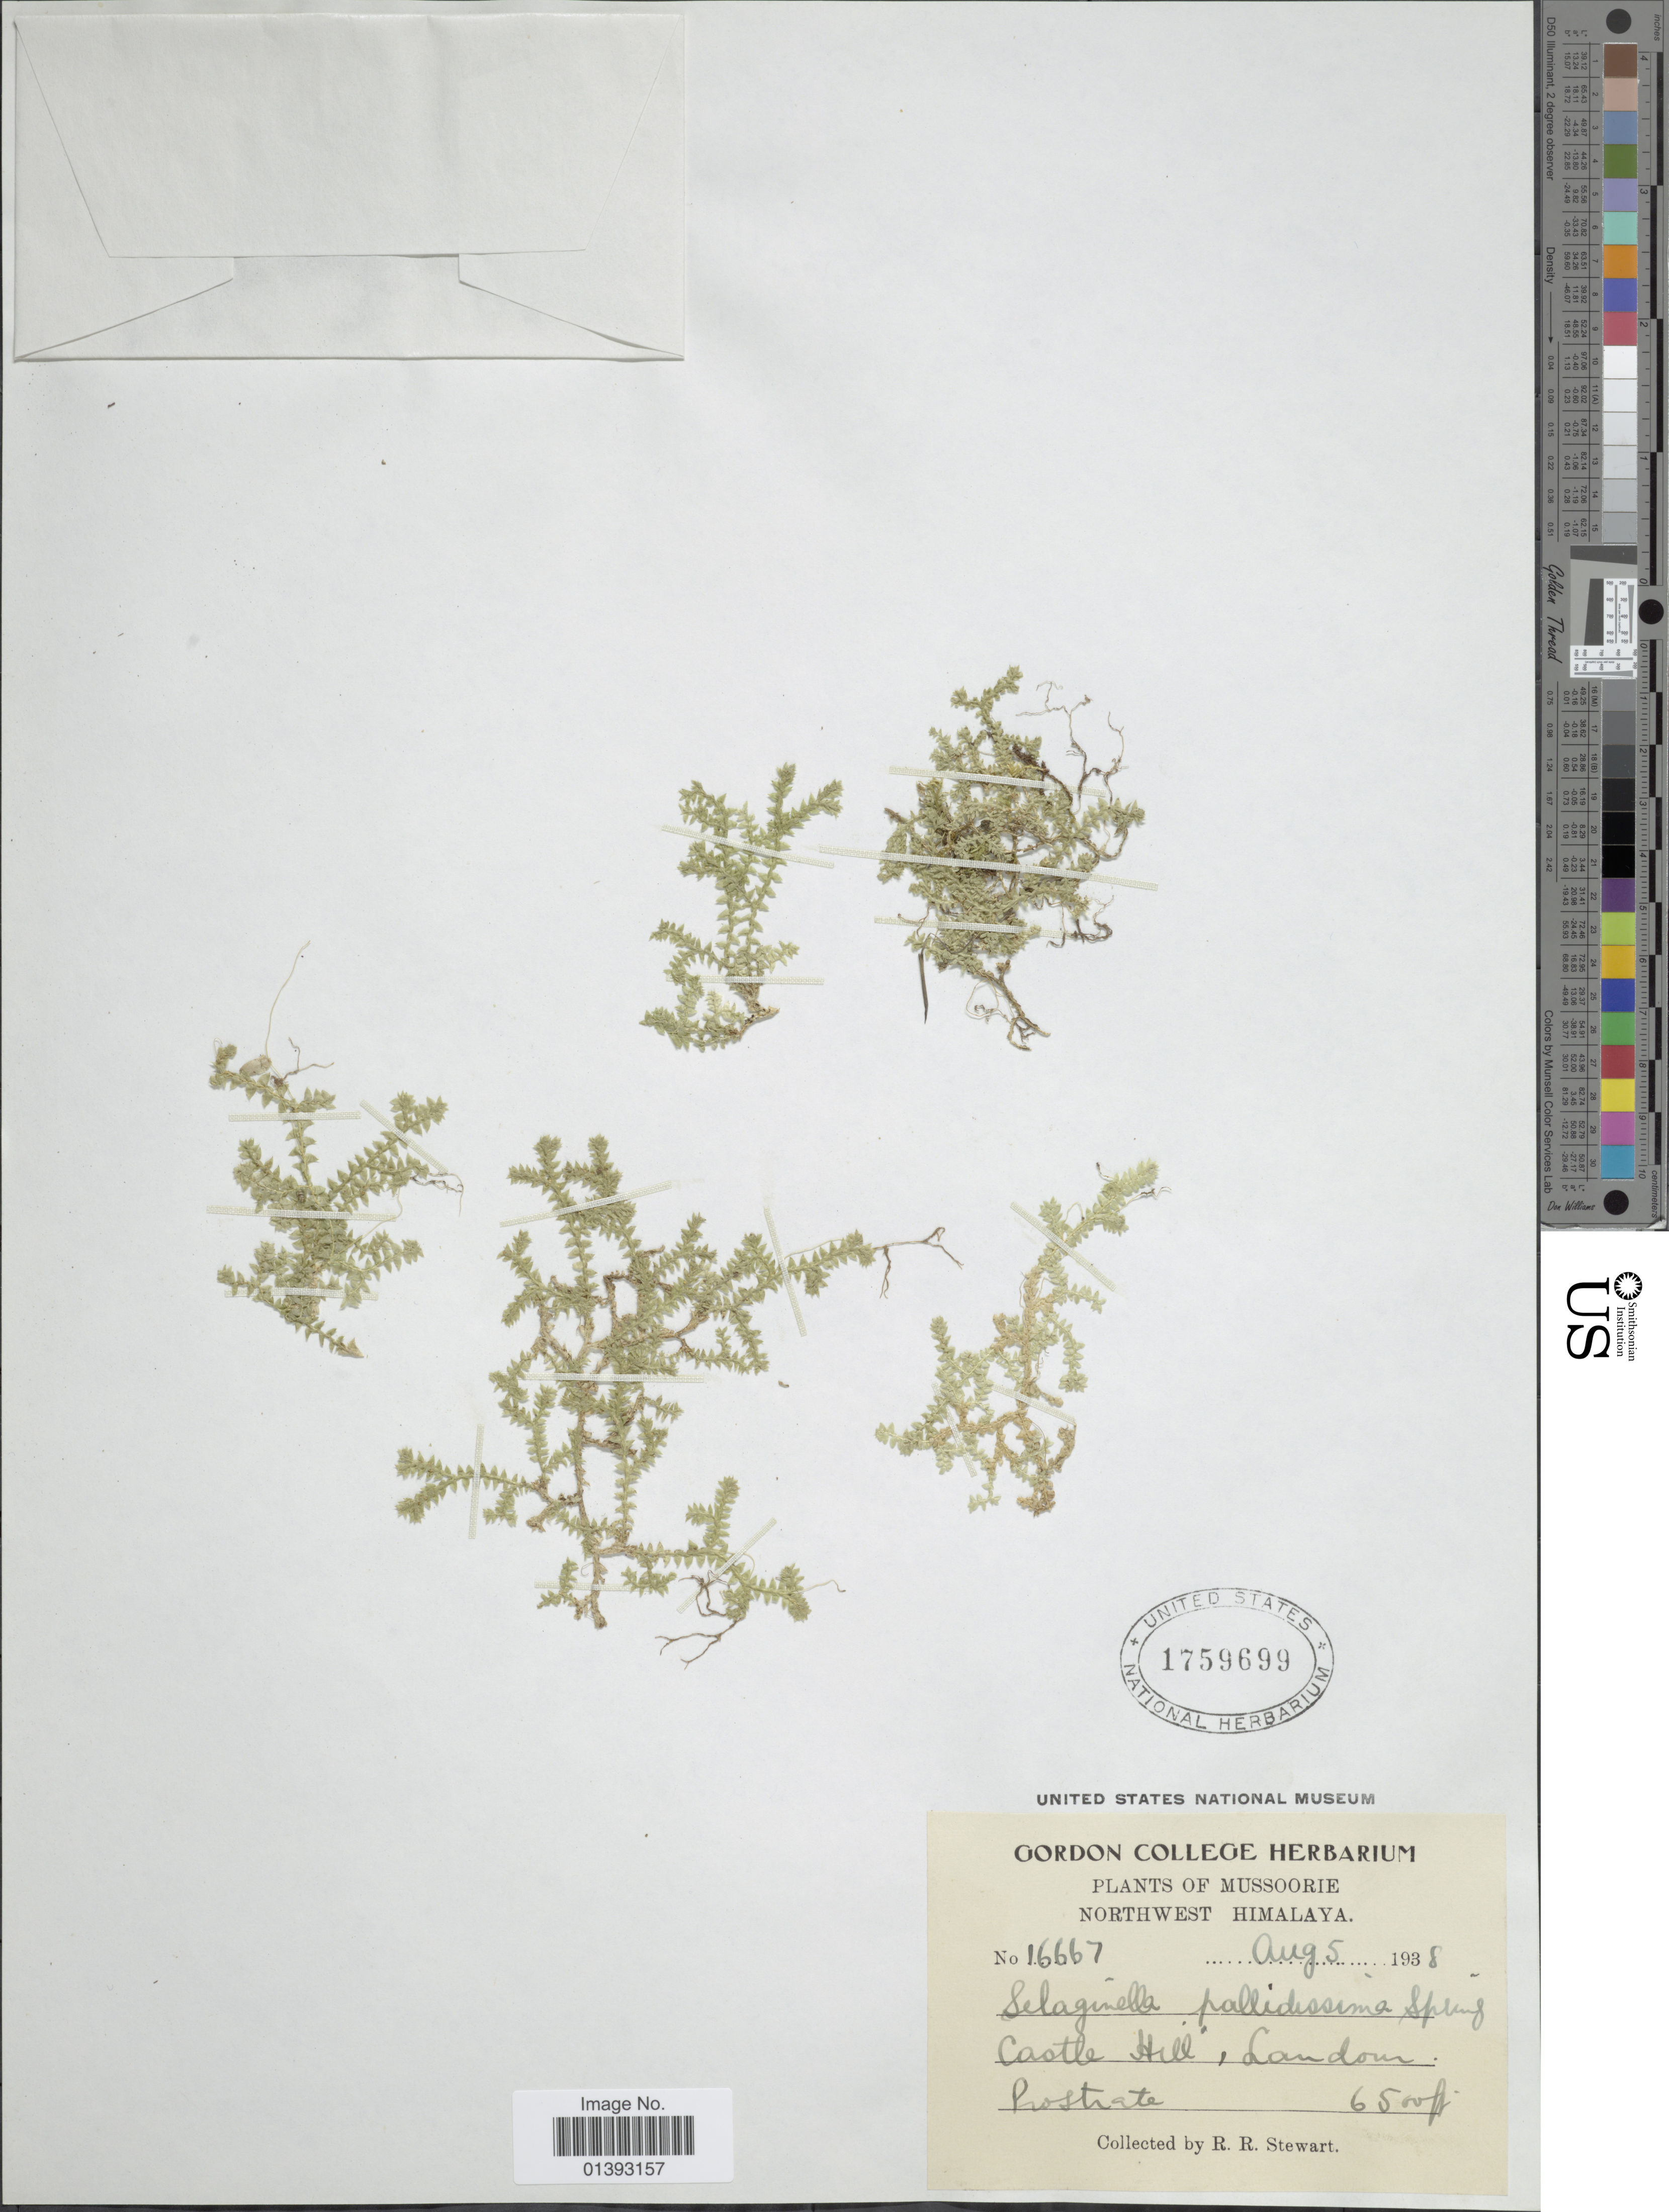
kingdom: Plantae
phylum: Tracheophyta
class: Lycopodiopsida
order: Selaginellales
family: Selaginellaceae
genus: Selaginella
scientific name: Selaginella pallidissima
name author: Spring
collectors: R. R. Stewart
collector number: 16667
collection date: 1938-08-05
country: India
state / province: Uttarakhand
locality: Mussoorie, Northwest Himalaya, Castle Hill, Londour prostrate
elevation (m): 1981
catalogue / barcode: US 1759699